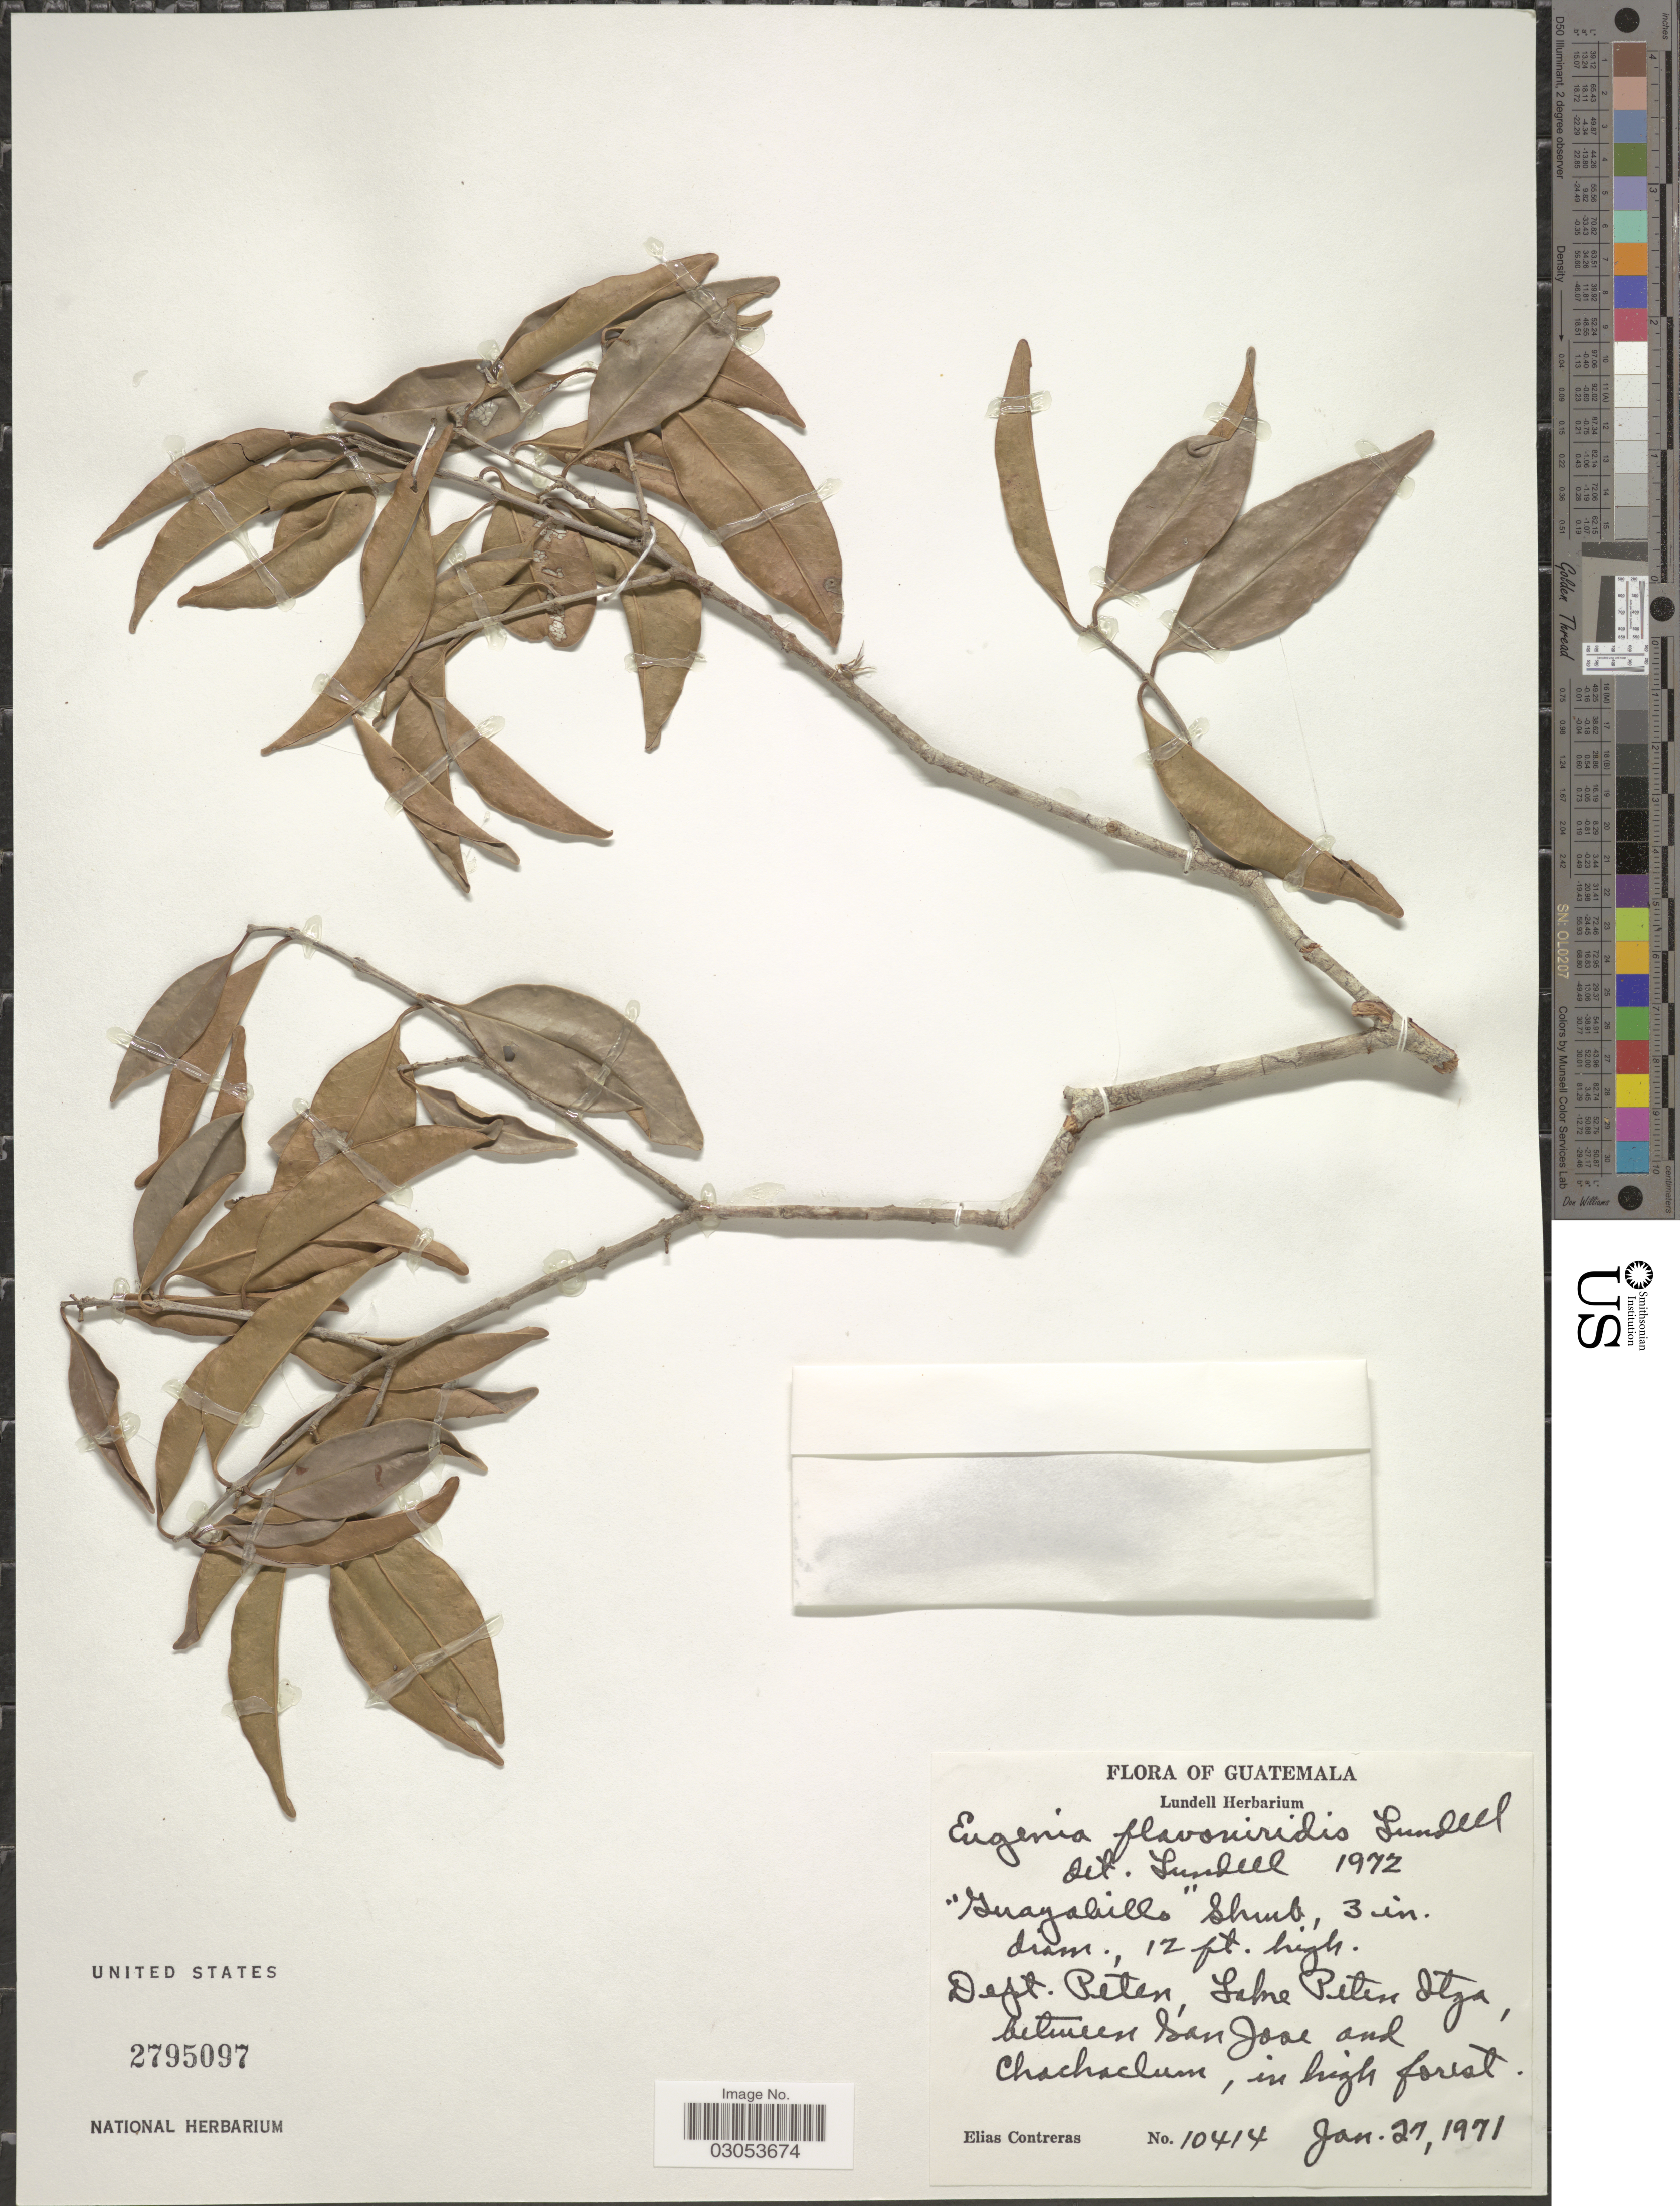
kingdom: Plantae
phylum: Tracheophyta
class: Magnoliopsida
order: Myrtales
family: Myrtaceae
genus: Eugenia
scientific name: Eugenia flavoviridis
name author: Lundell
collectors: E. Contreras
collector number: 10414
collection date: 1971-01-27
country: Guatemala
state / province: El Petén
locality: Dept. Peten, Lake Peten Itza, between San Jose and Chachaclum, in high forest.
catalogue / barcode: US 2795097